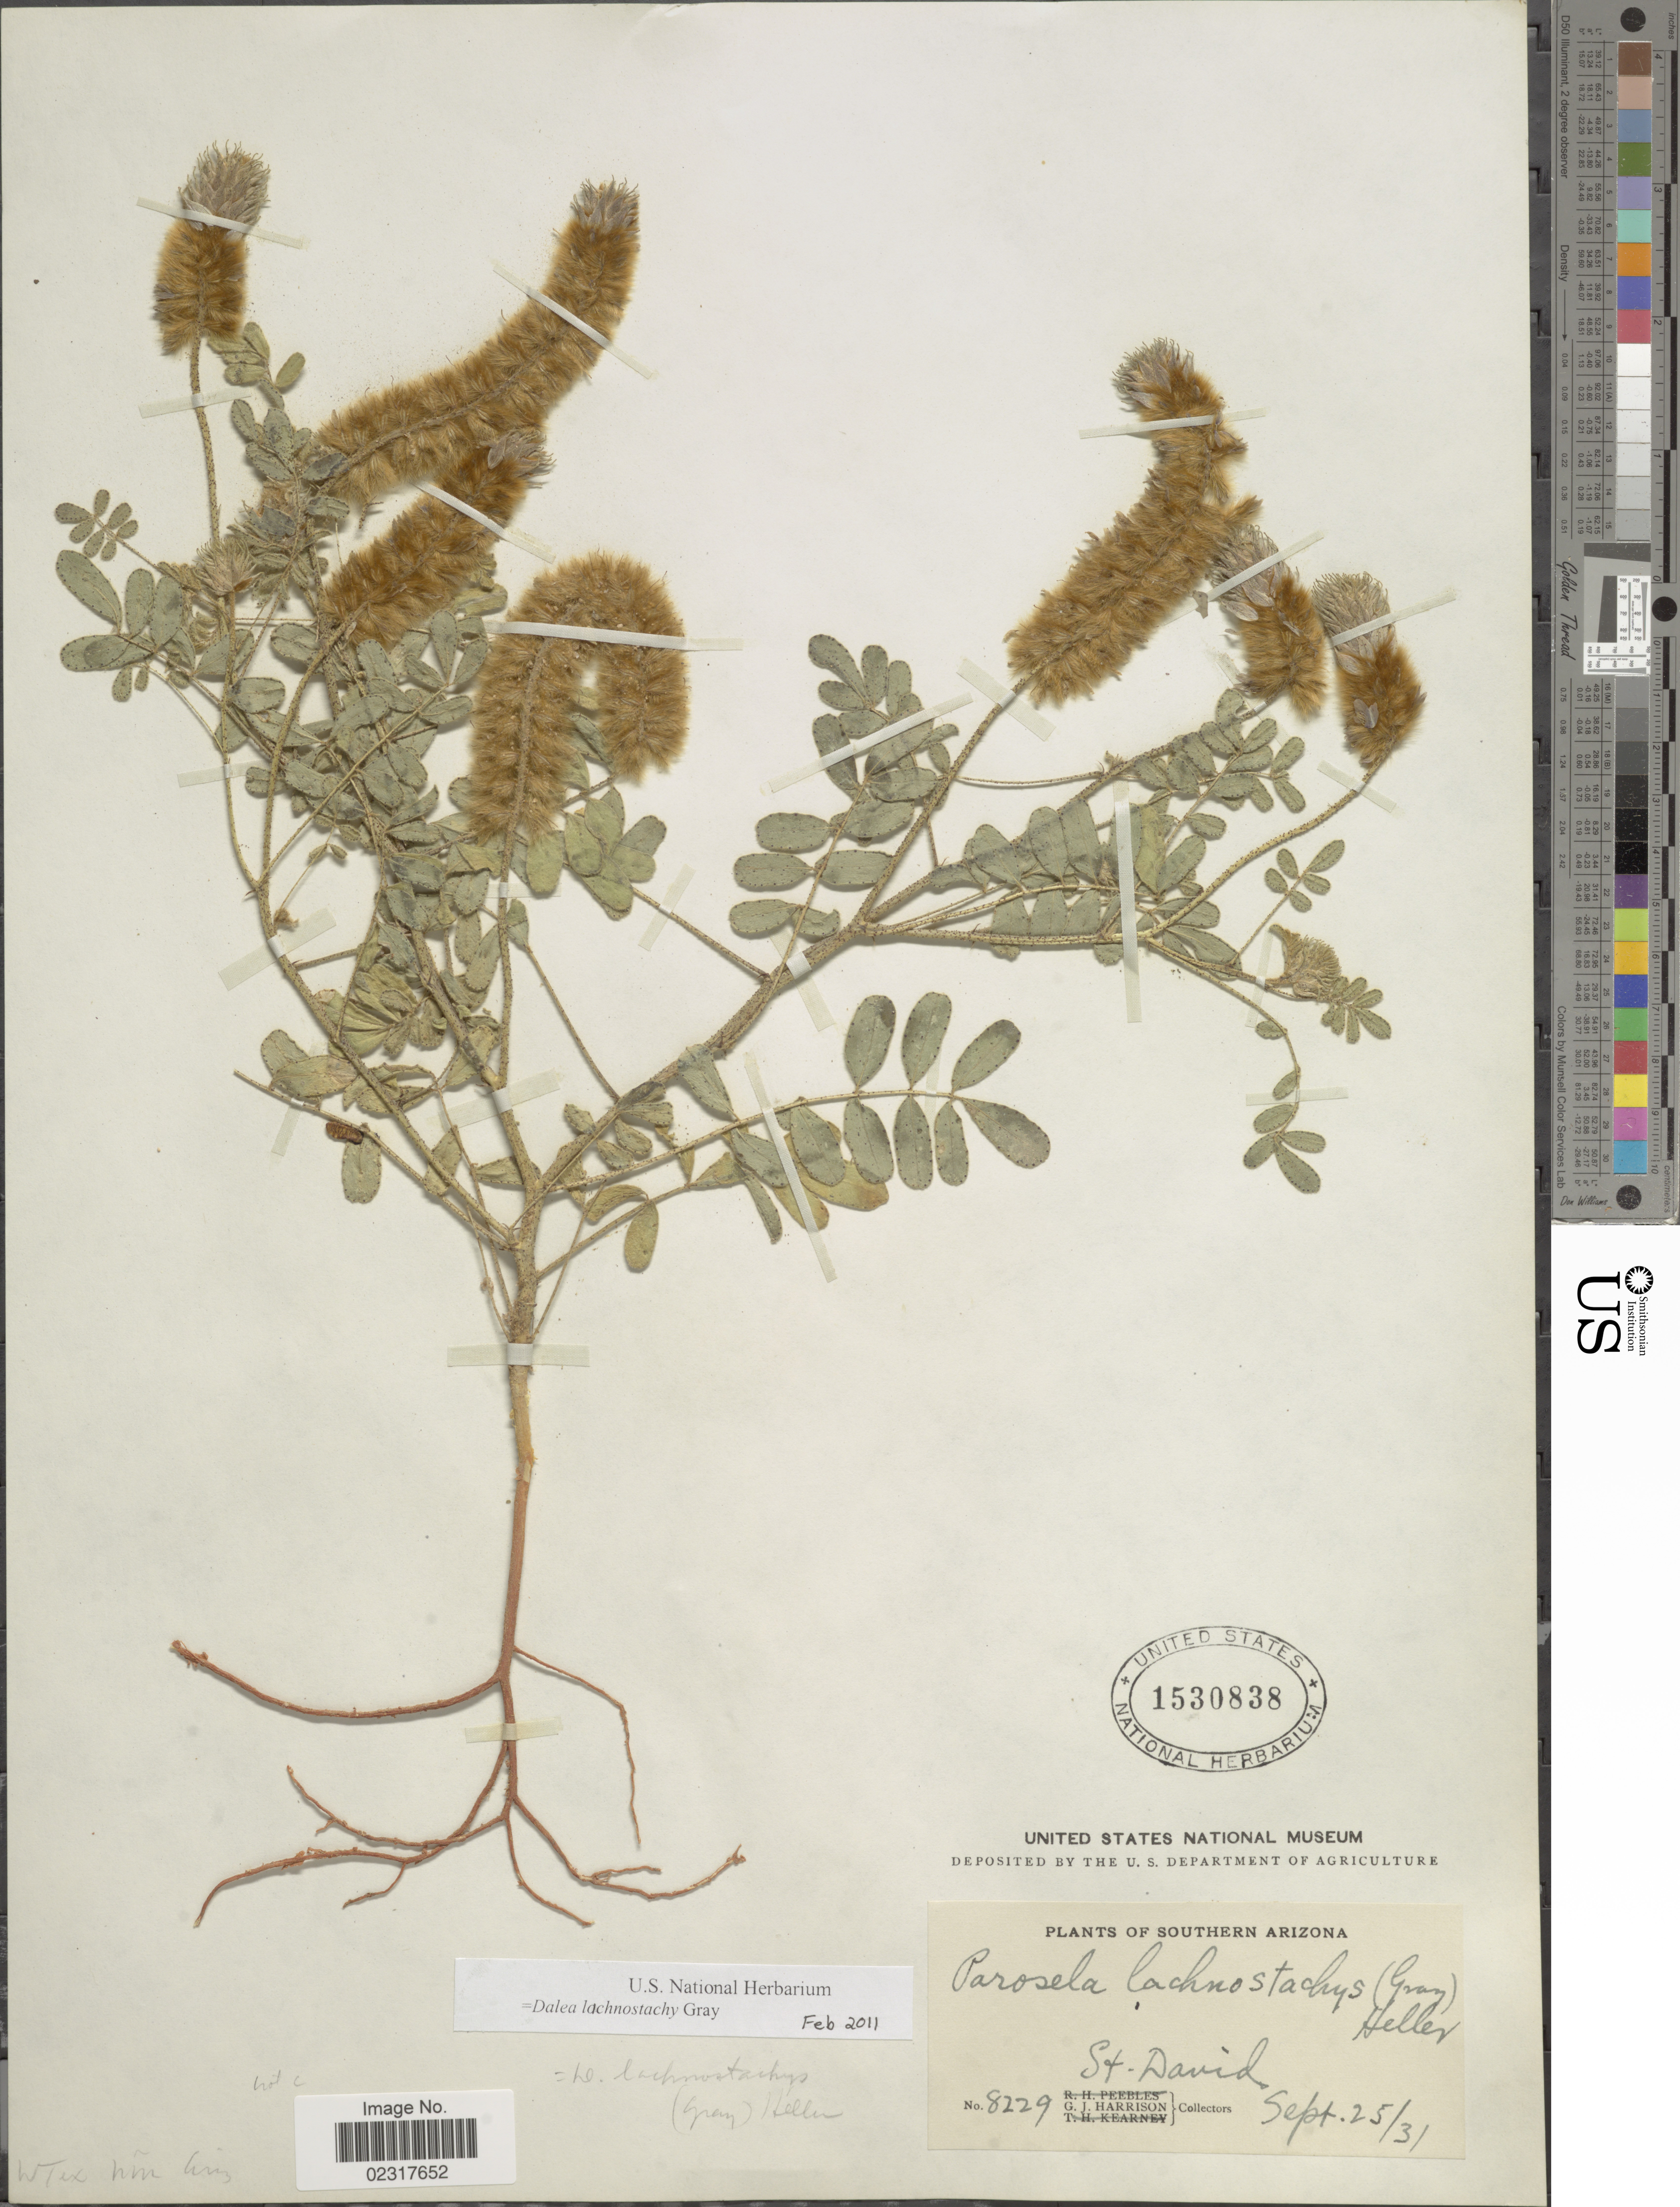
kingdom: Plantae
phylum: Tracheophyta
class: Magnoliopsida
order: Fabales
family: Fabaceae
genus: Dalea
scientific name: Dalea lachnostachys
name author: A. Gray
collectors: G. J. Harrison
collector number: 8229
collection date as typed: Transcribed d/m/y: 25/9/31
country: United States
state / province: Arizona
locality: Southern Arizona, St. David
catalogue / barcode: US 1530838